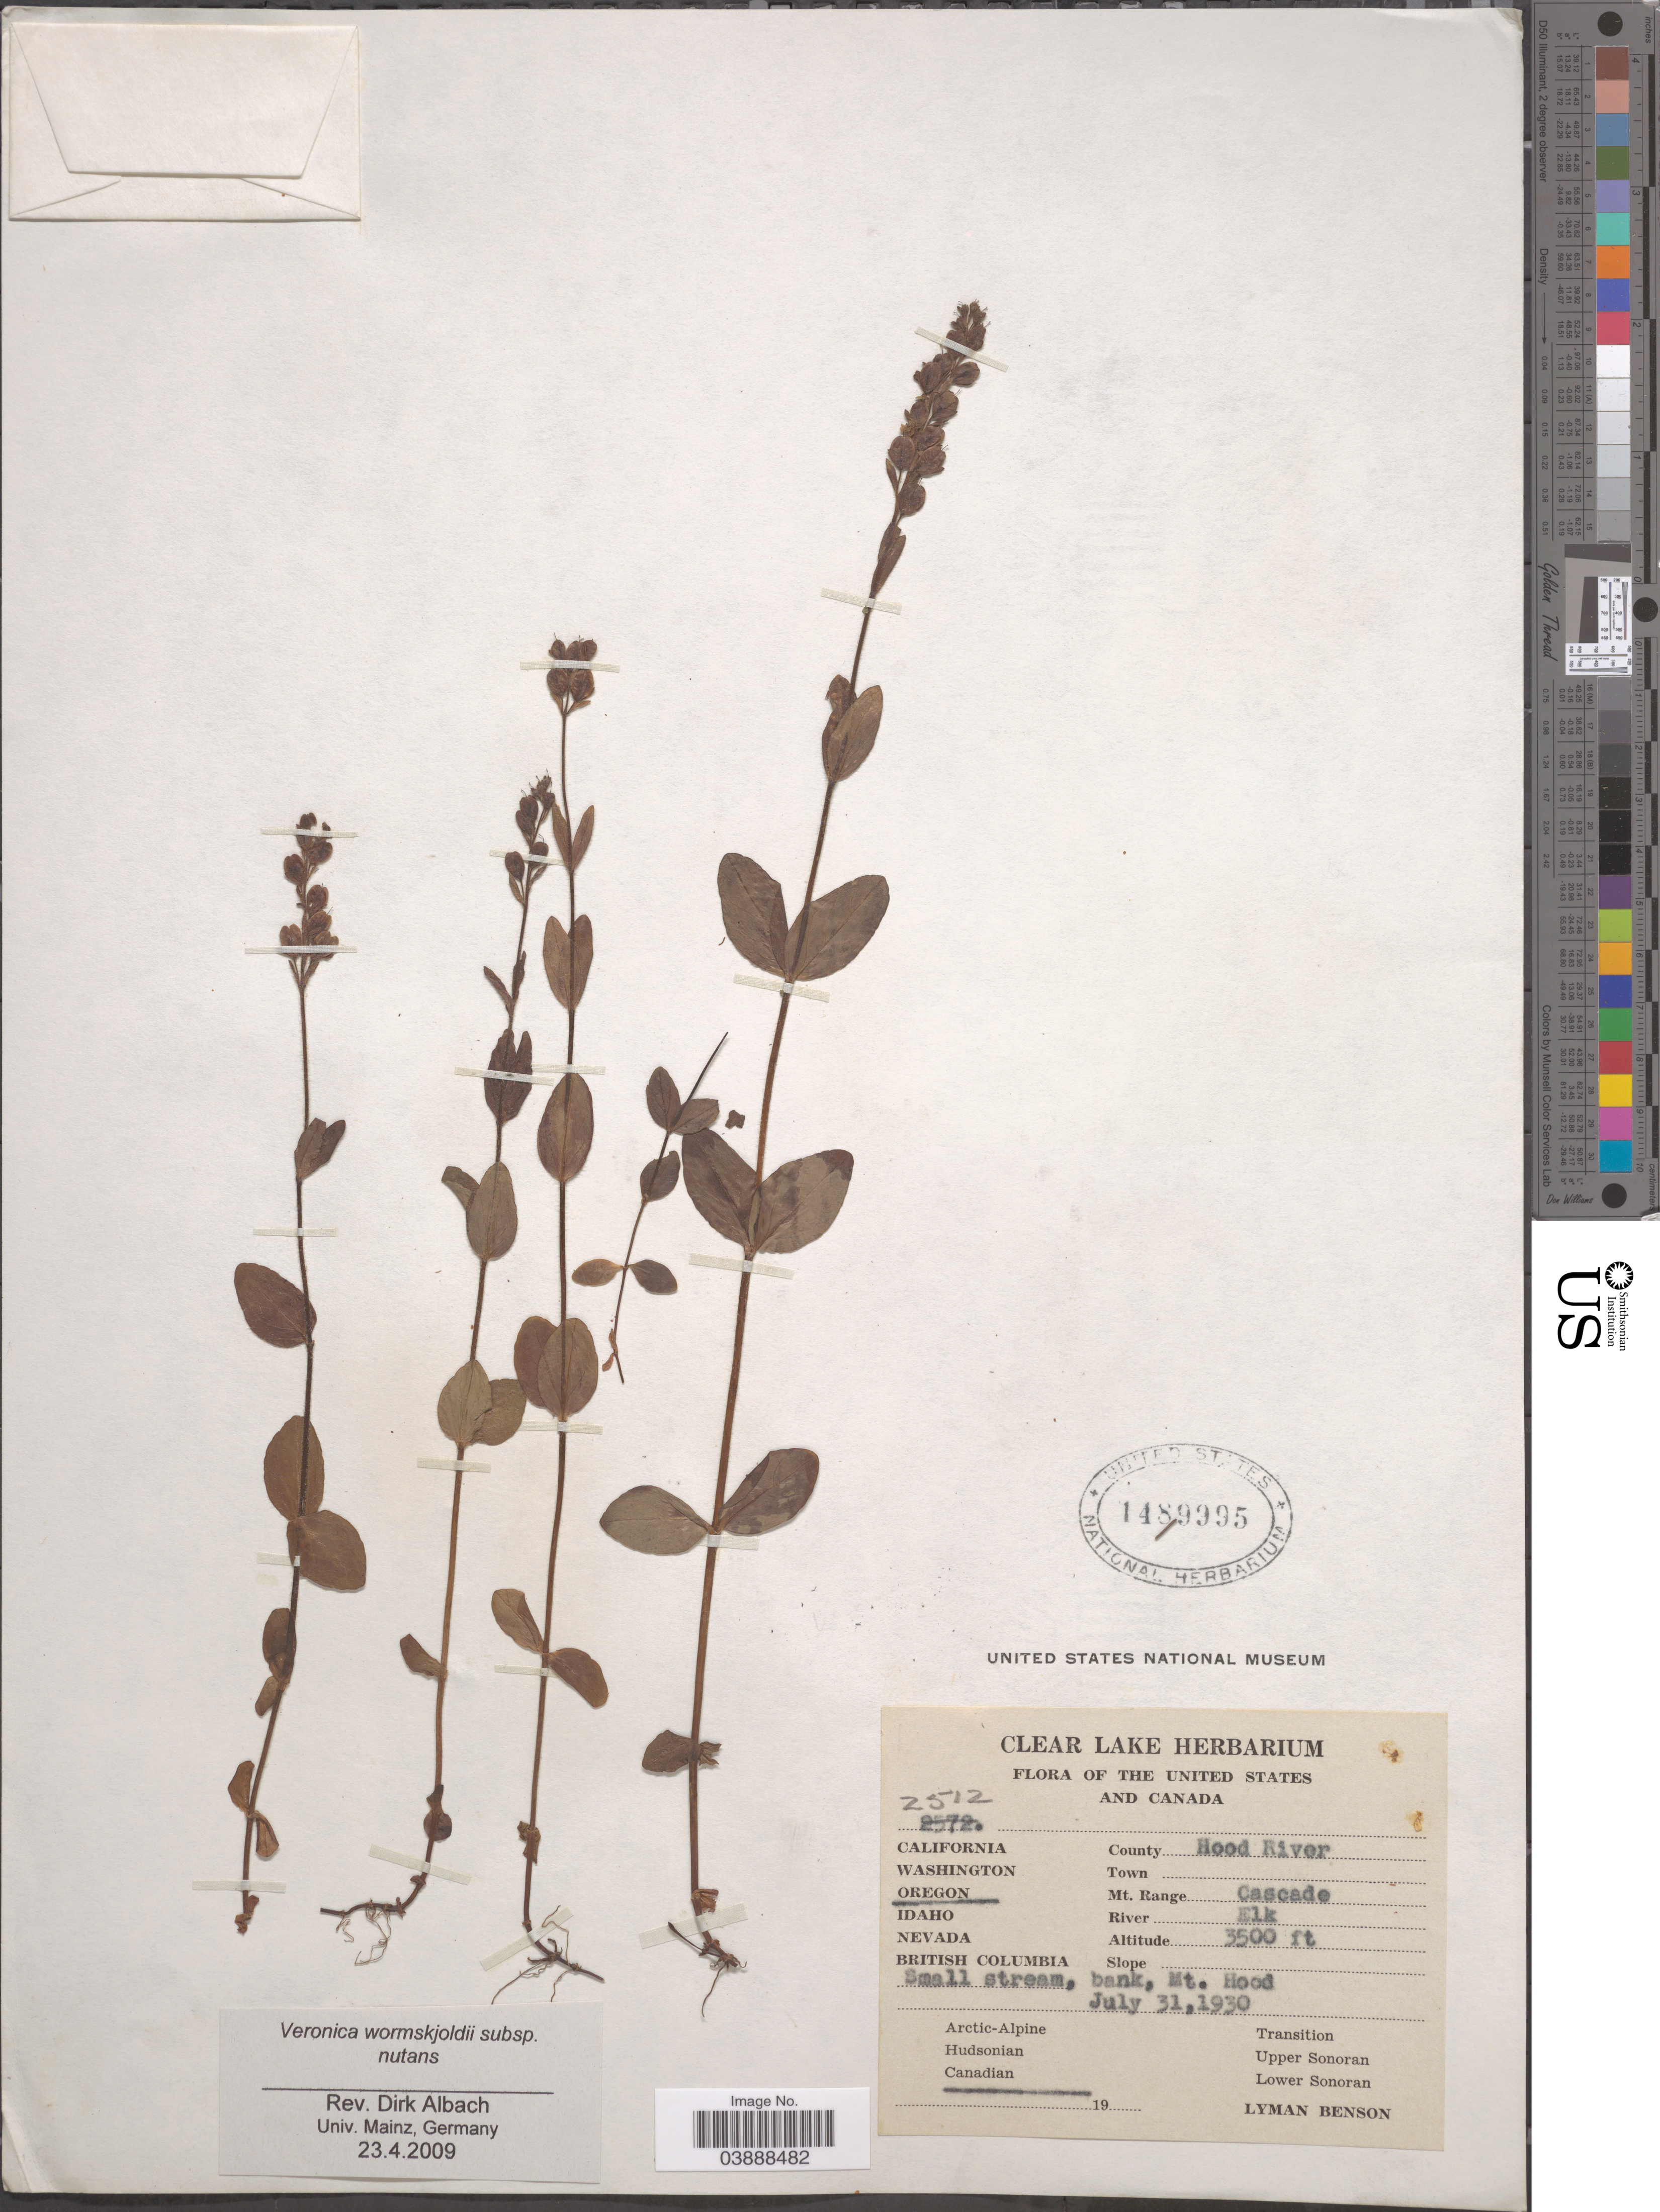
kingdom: Plantae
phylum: Tracheophyta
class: Magnoliopsida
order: Lamiales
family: Plantaginaceae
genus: Veronica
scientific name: Veronica wormskjoldii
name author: Roem. & Schult.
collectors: L. D. Benson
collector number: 2512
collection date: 1930-07-31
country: United States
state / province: Oregon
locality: County Hood River. Mt. Range Cascade. River Elk. Mt. Hood. Canadian.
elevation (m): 1067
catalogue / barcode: US 1489995